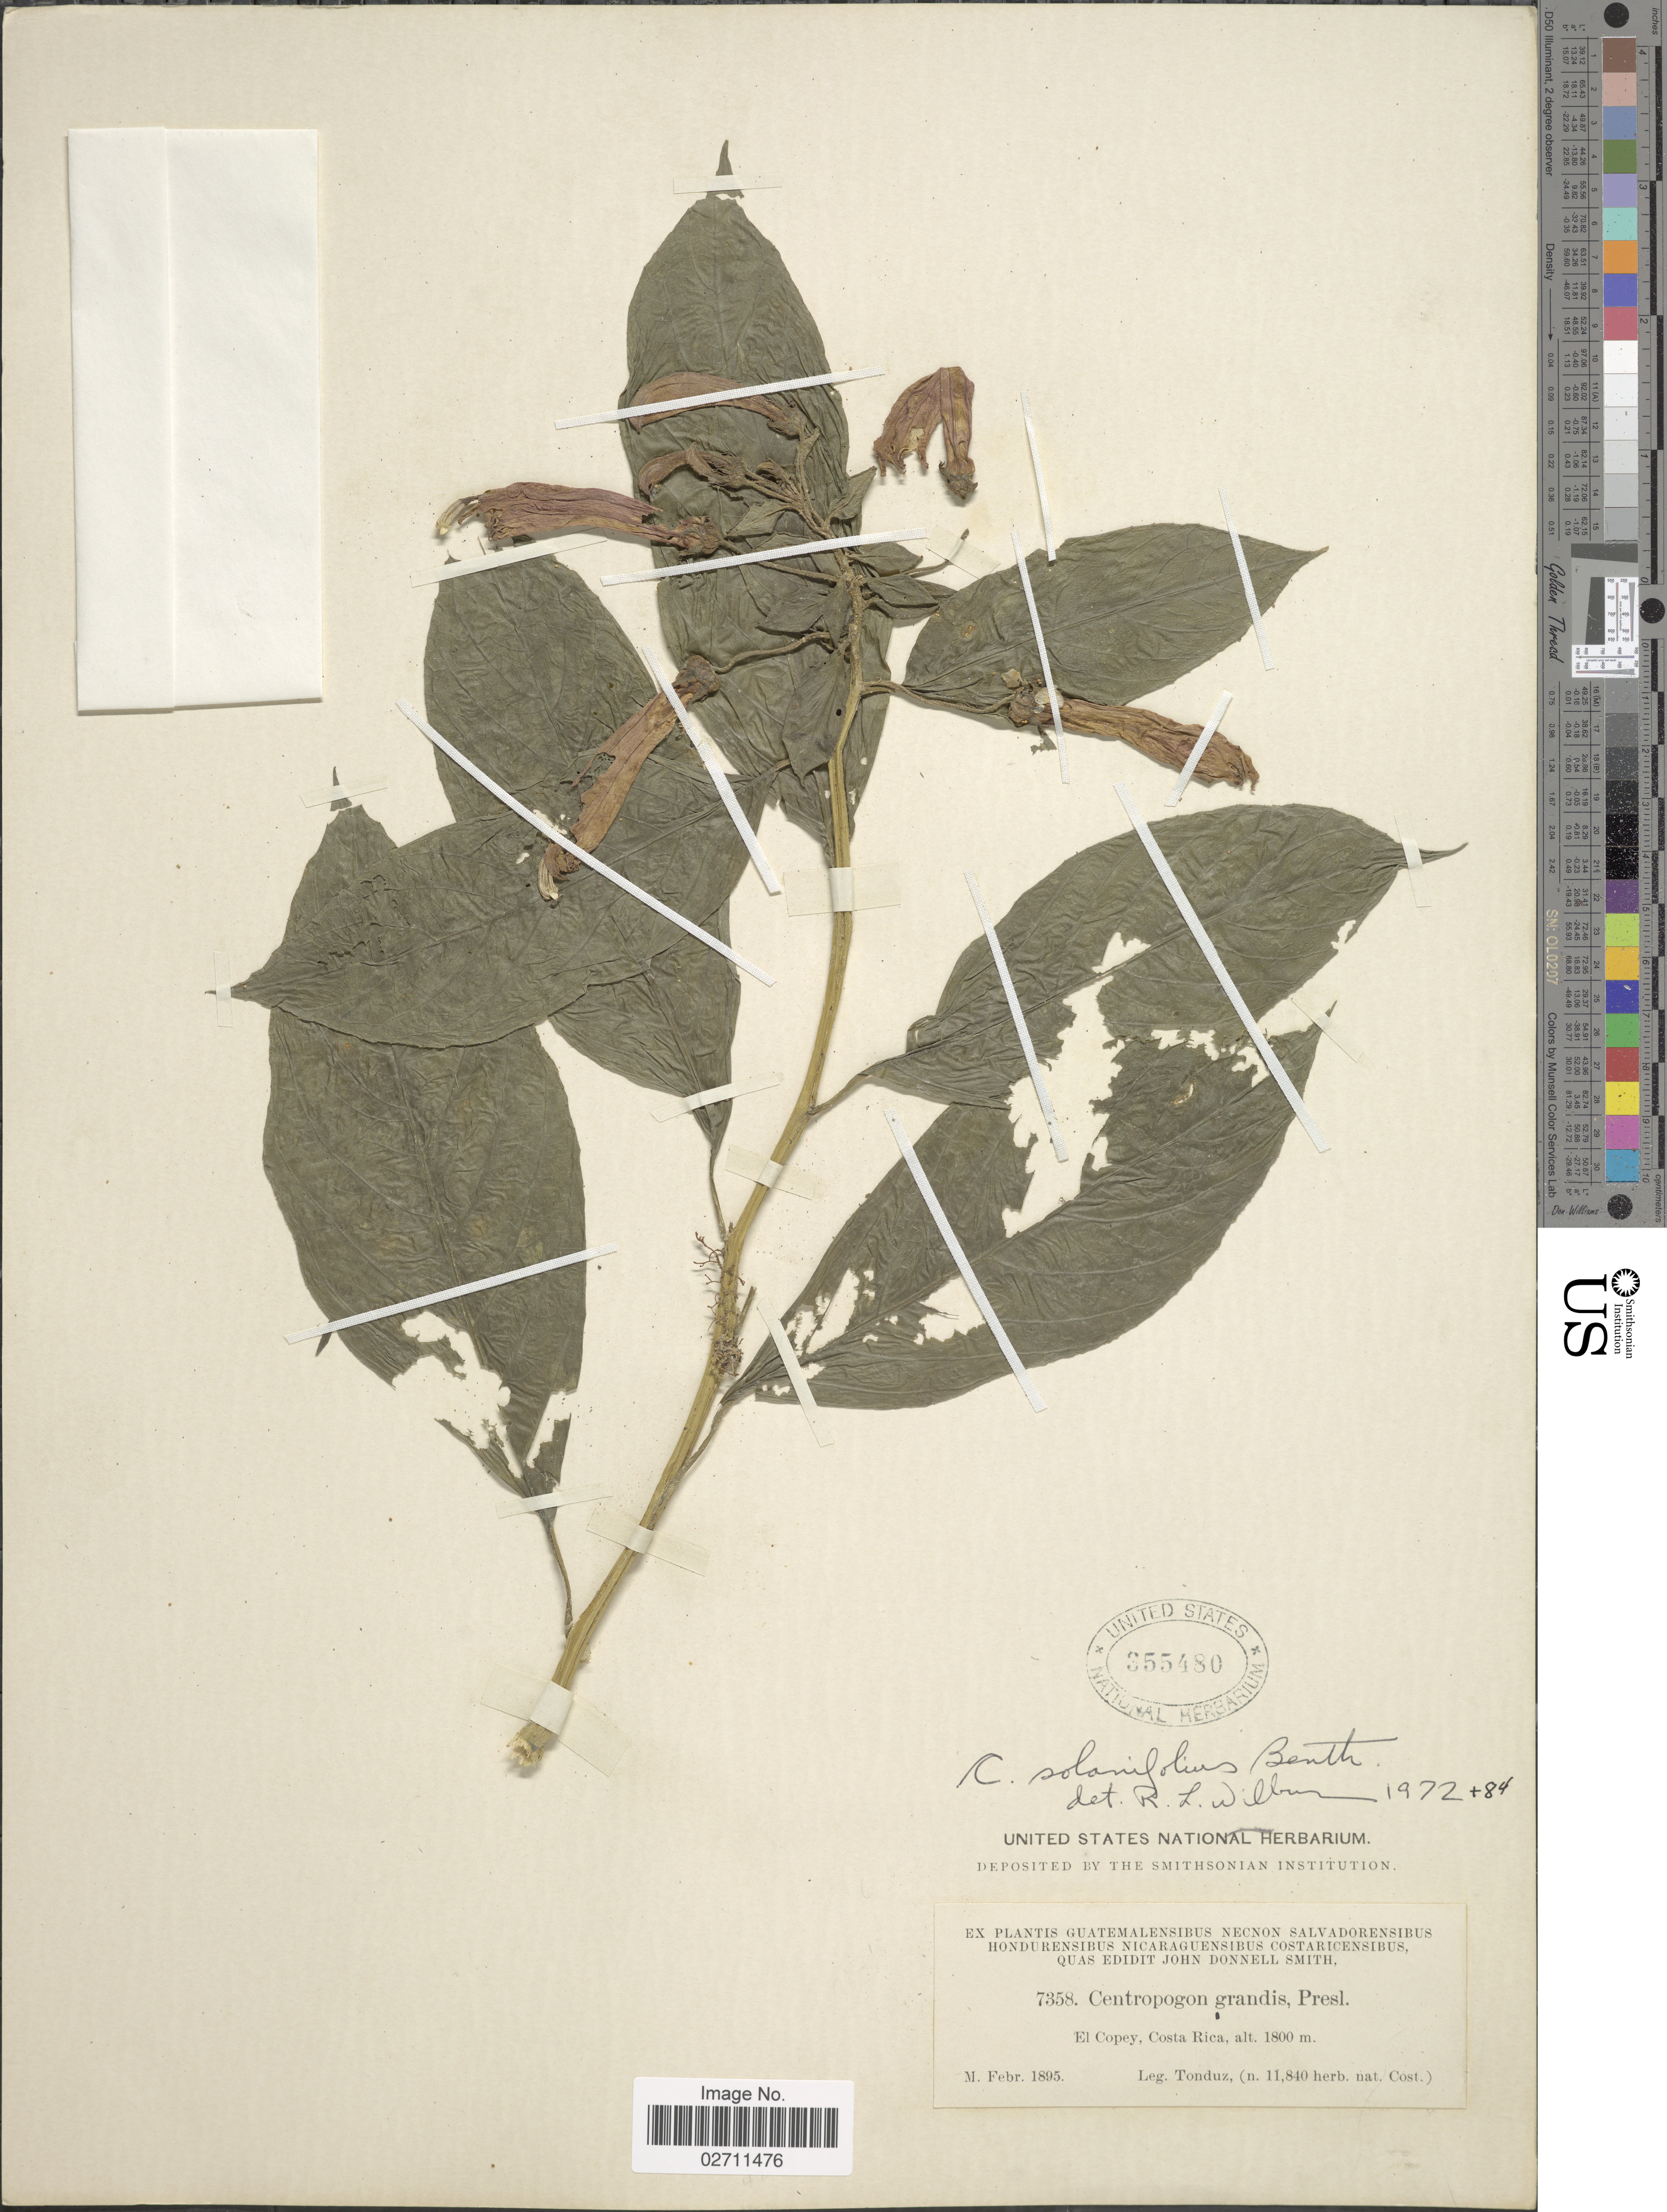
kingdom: Plantae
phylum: Tracheophyta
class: Magnoliopsida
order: Asterales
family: Campanulaceae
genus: Centropogon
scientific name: Centropogon solanifolius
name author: Benth.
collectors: A. Tonduz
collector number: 7358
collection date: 1895-02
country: Costa Rica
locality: El Copey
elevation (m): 1800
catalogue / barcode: US 355480